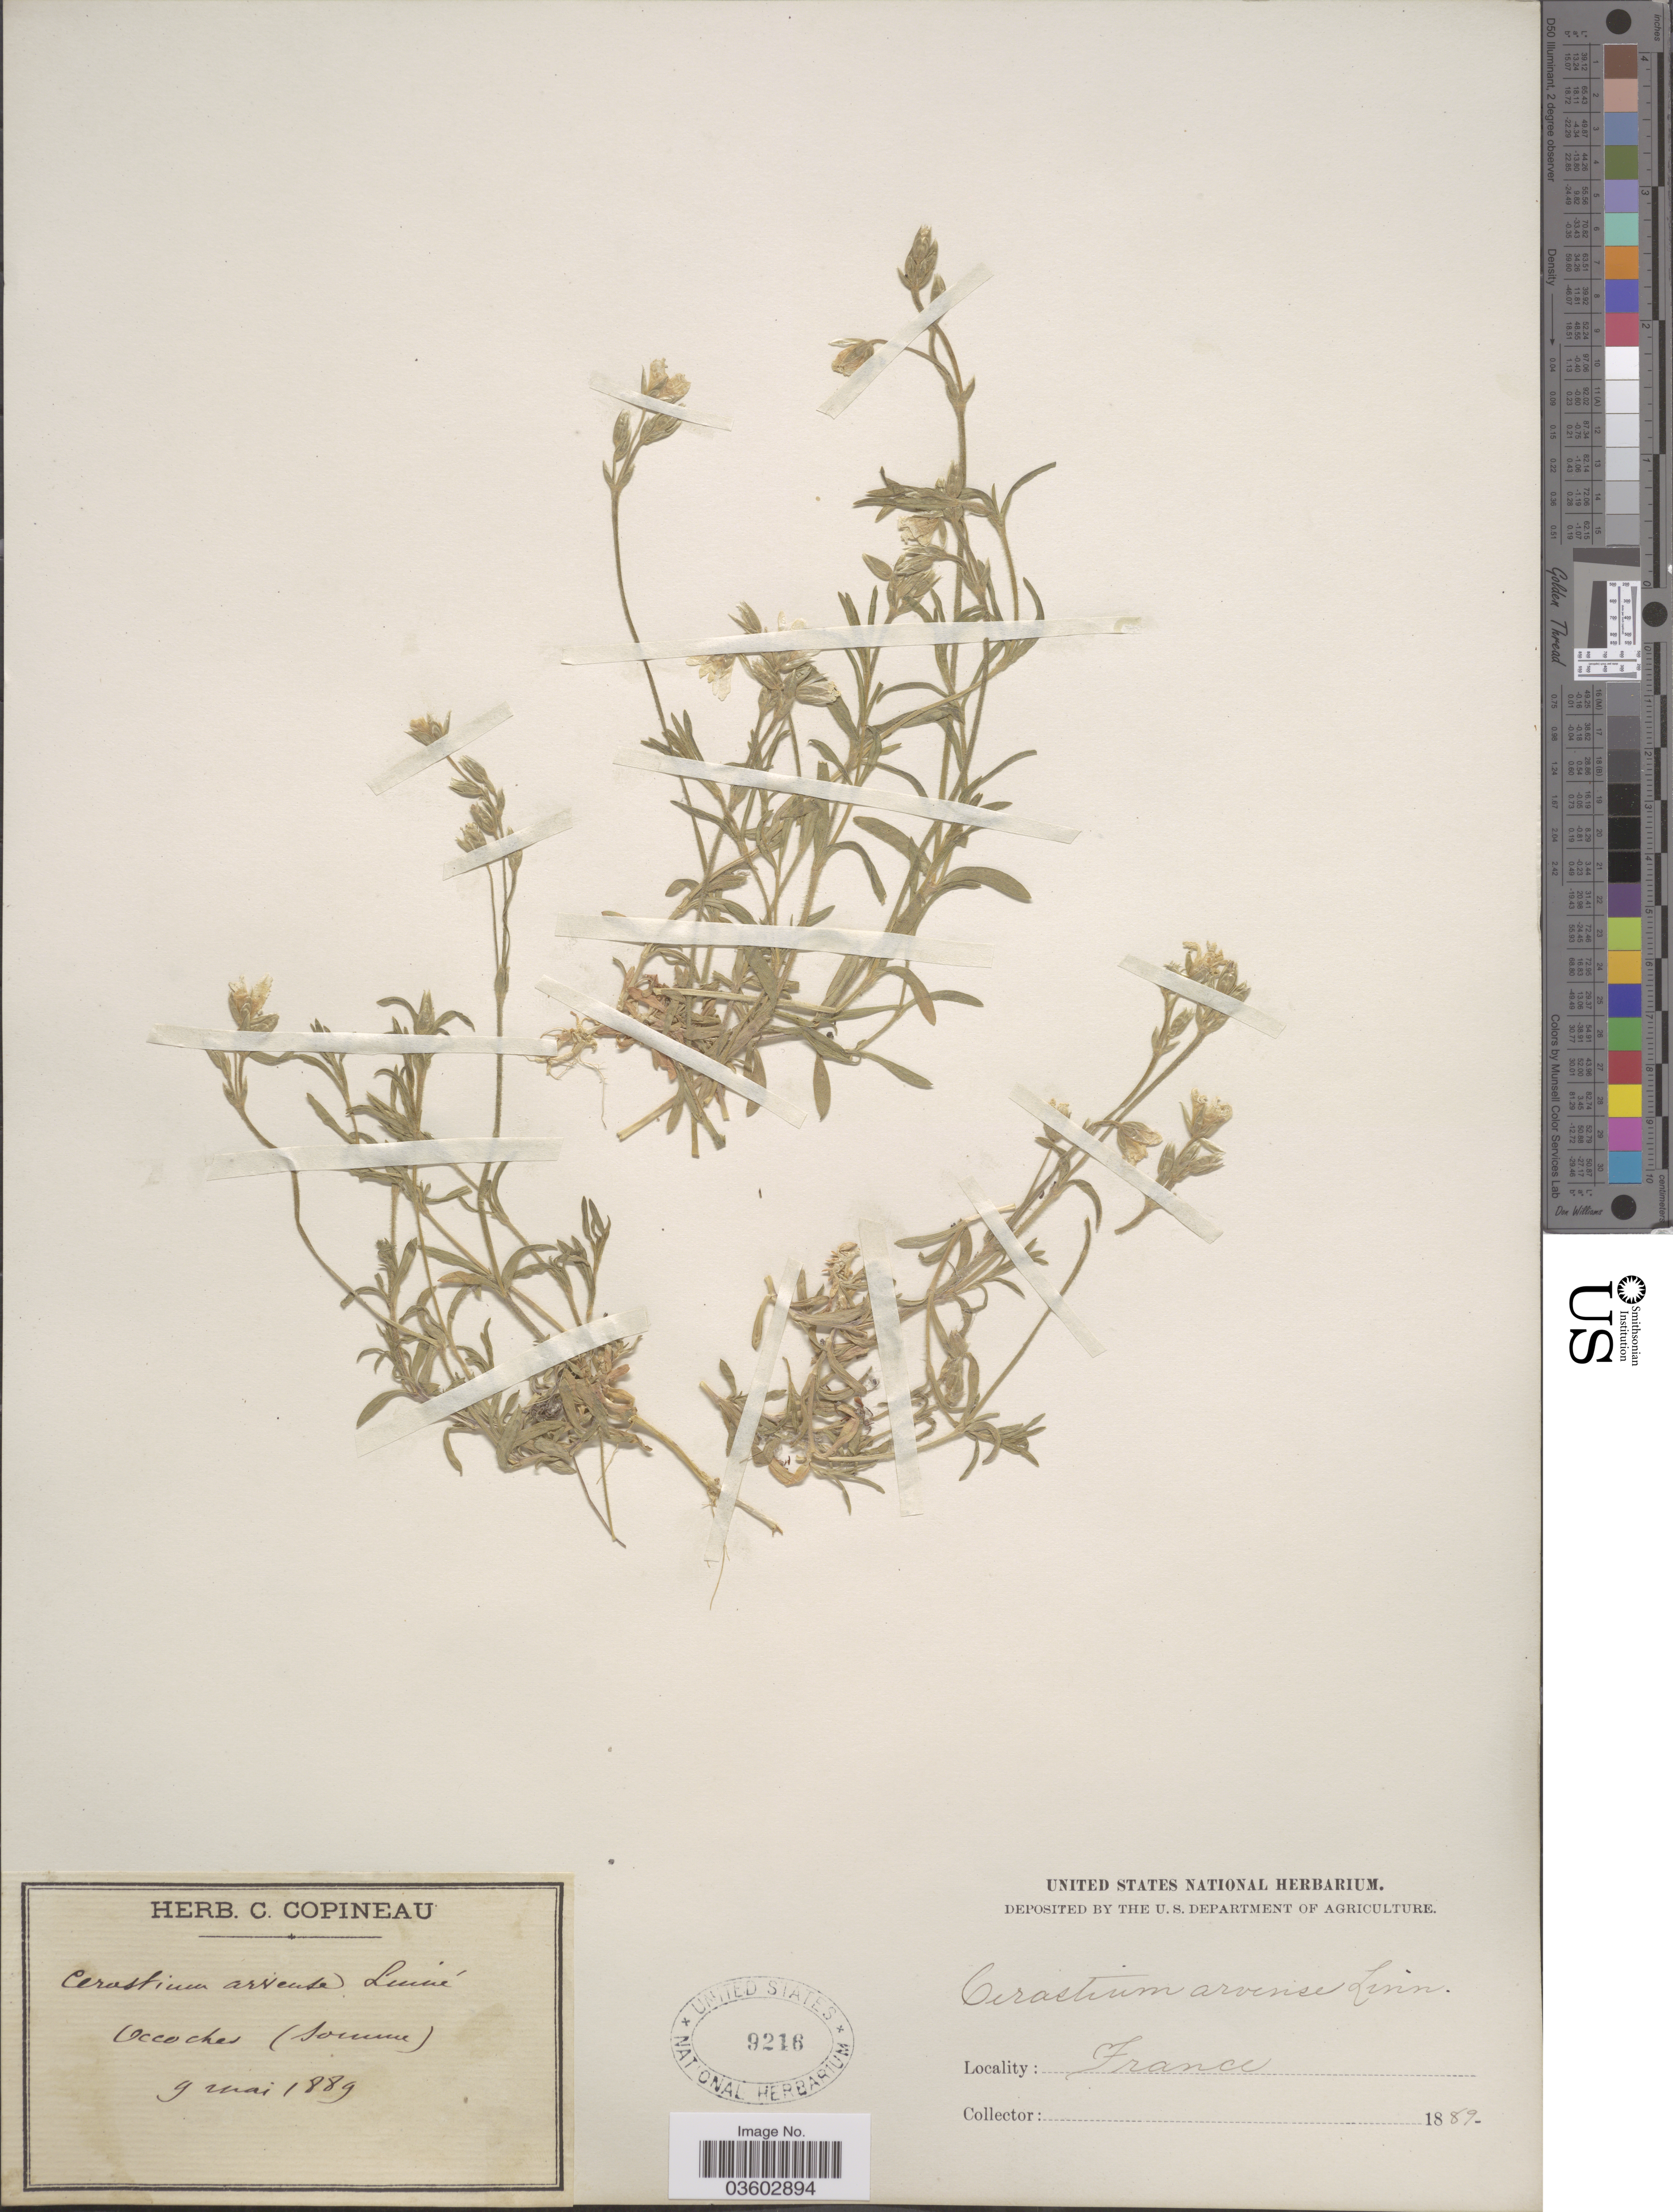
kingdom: Plantae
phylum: Tracheophyta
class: Magnoliopsida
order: Caryophyllales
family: Caryophyllaceae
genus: Cerastium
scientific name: Cerastium arvense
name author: L.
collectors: ex herb. C. Copineau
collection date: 1889-05-09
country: France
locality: Occoches (Somme).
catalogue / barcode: US 9216